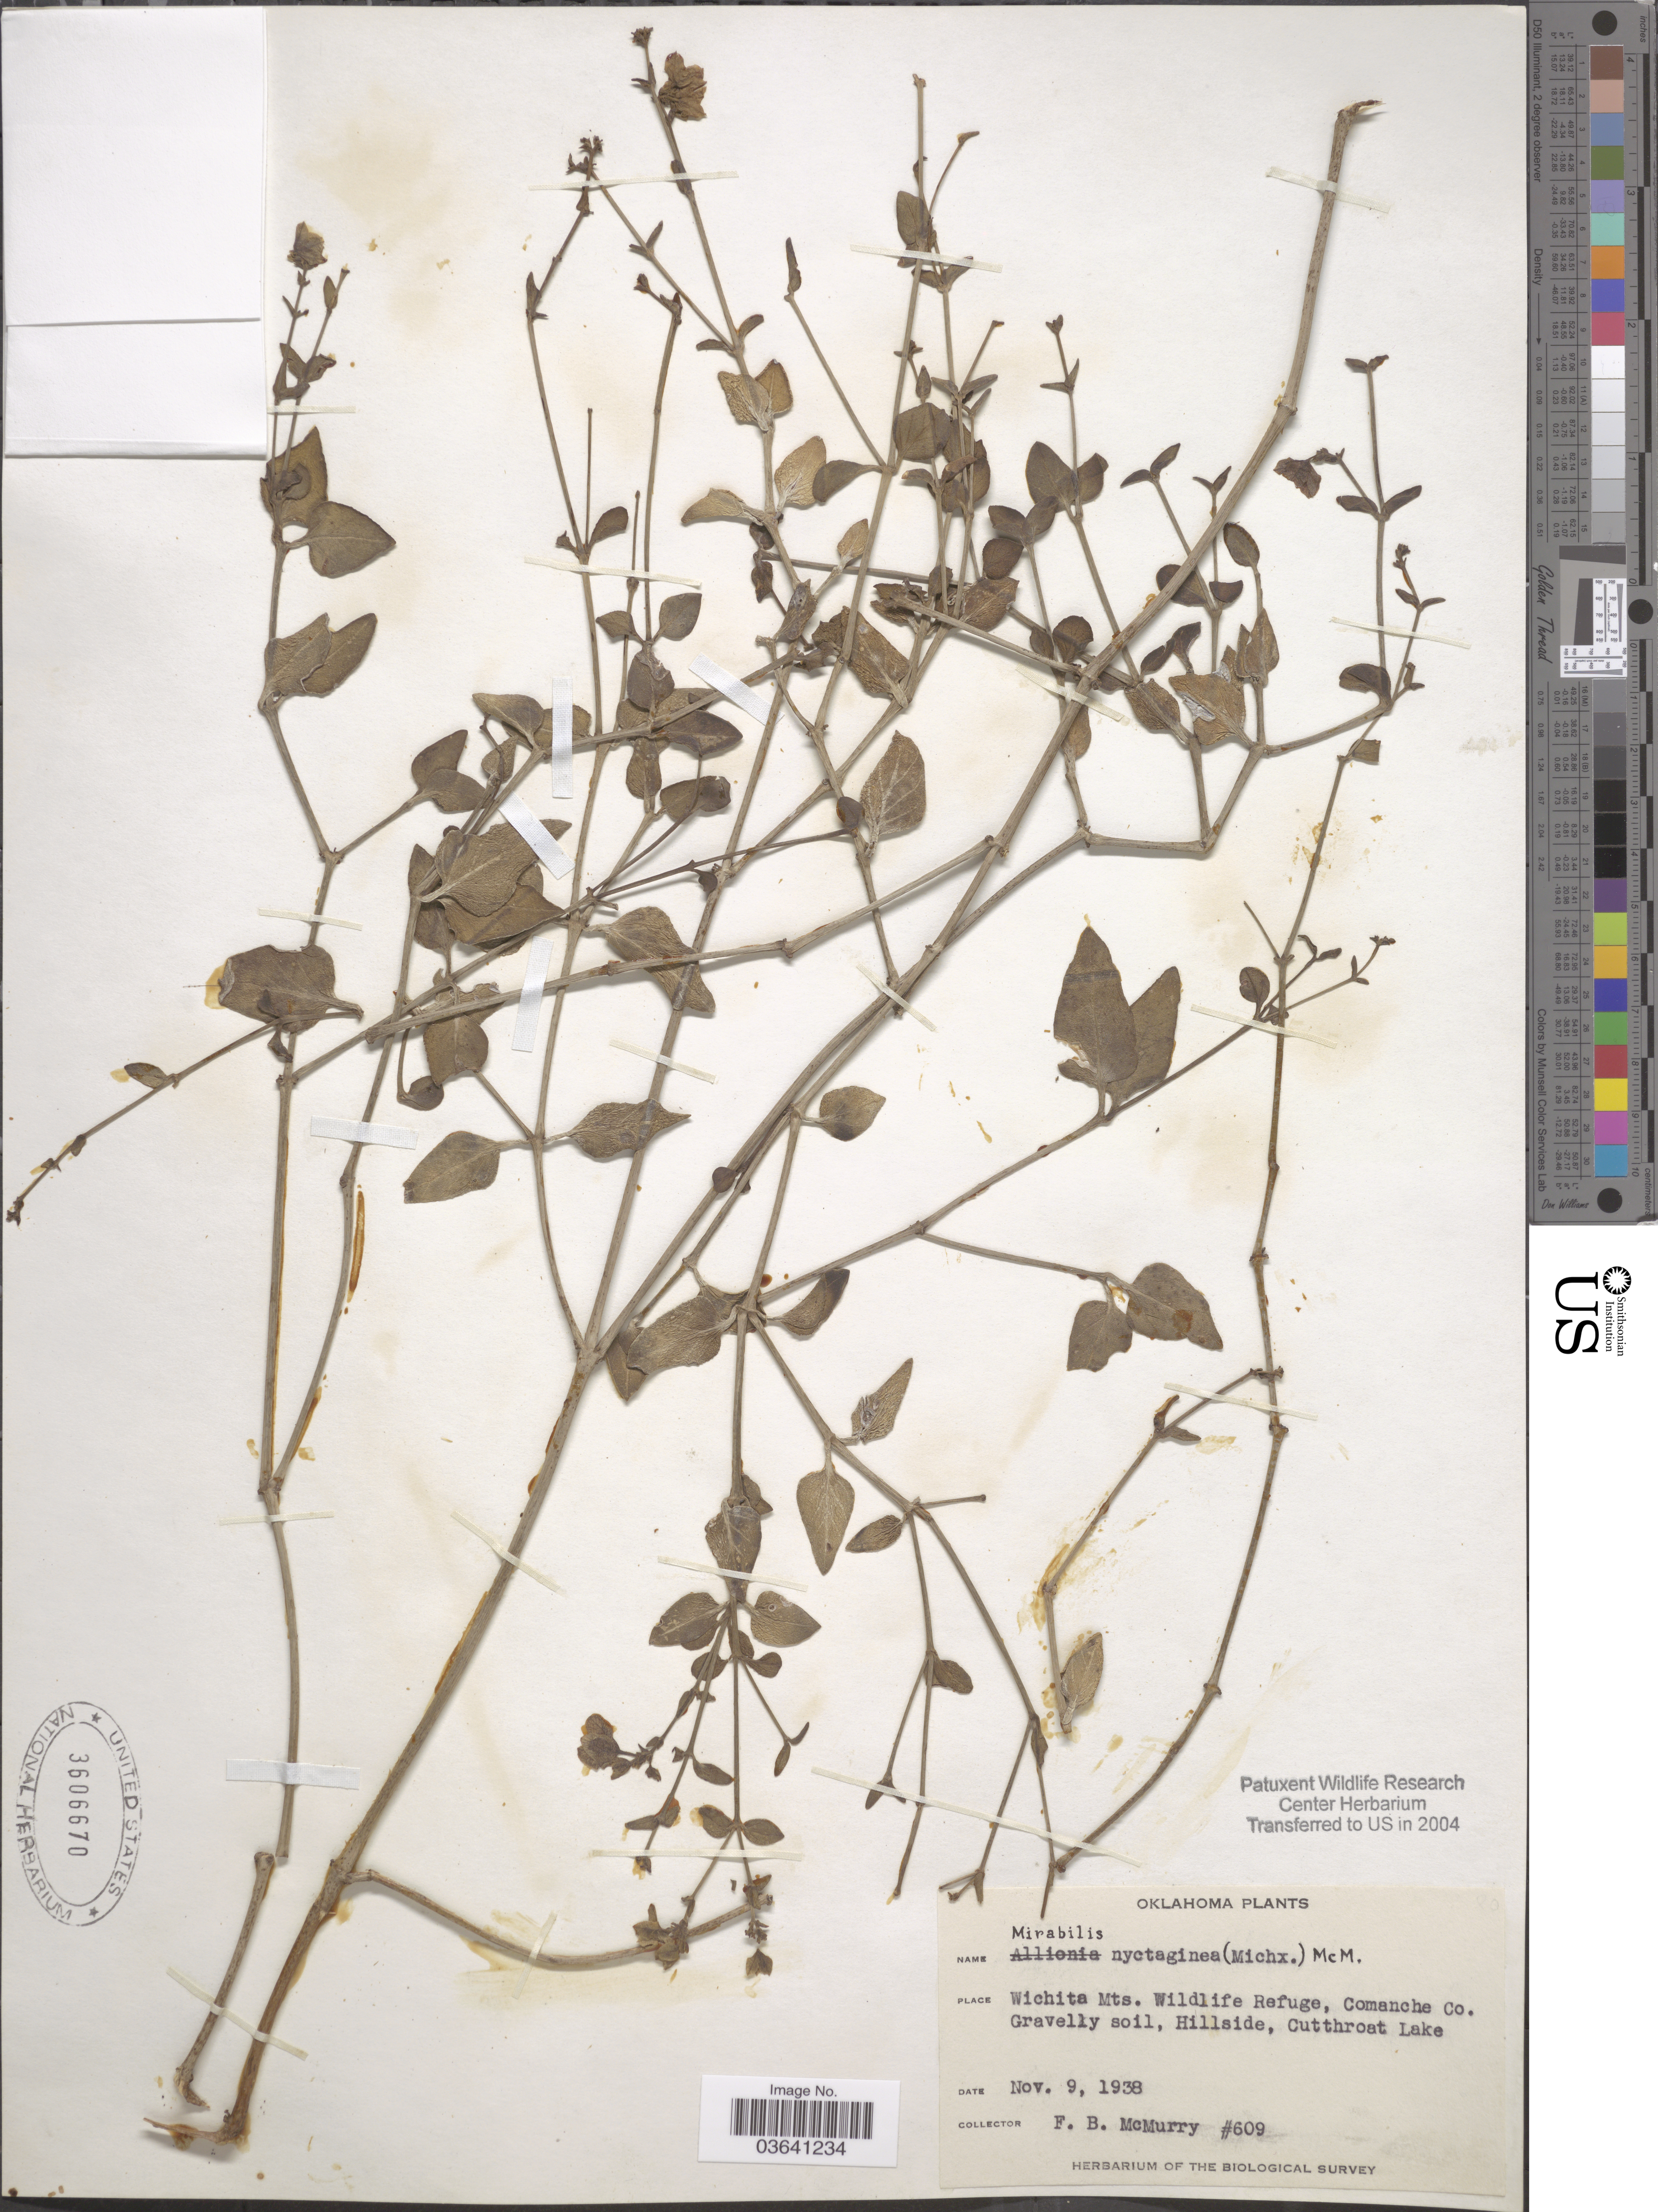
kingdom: Plantae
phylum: Tracheophyta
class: Magnoliopsida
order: Caryophyllales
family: Nyctaginaceae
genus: Mirabilis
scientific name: Mirabilis nyctaginea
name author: (Michx.) MacMill.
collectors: F. B. McMurry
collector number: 609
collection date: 1938-11-09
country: United States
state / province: Oklahoma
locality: Wichita Mts. Wildlife Refuge, Comanche Co. Hillside, Cutthroat Lake.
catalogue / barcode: US 3606670